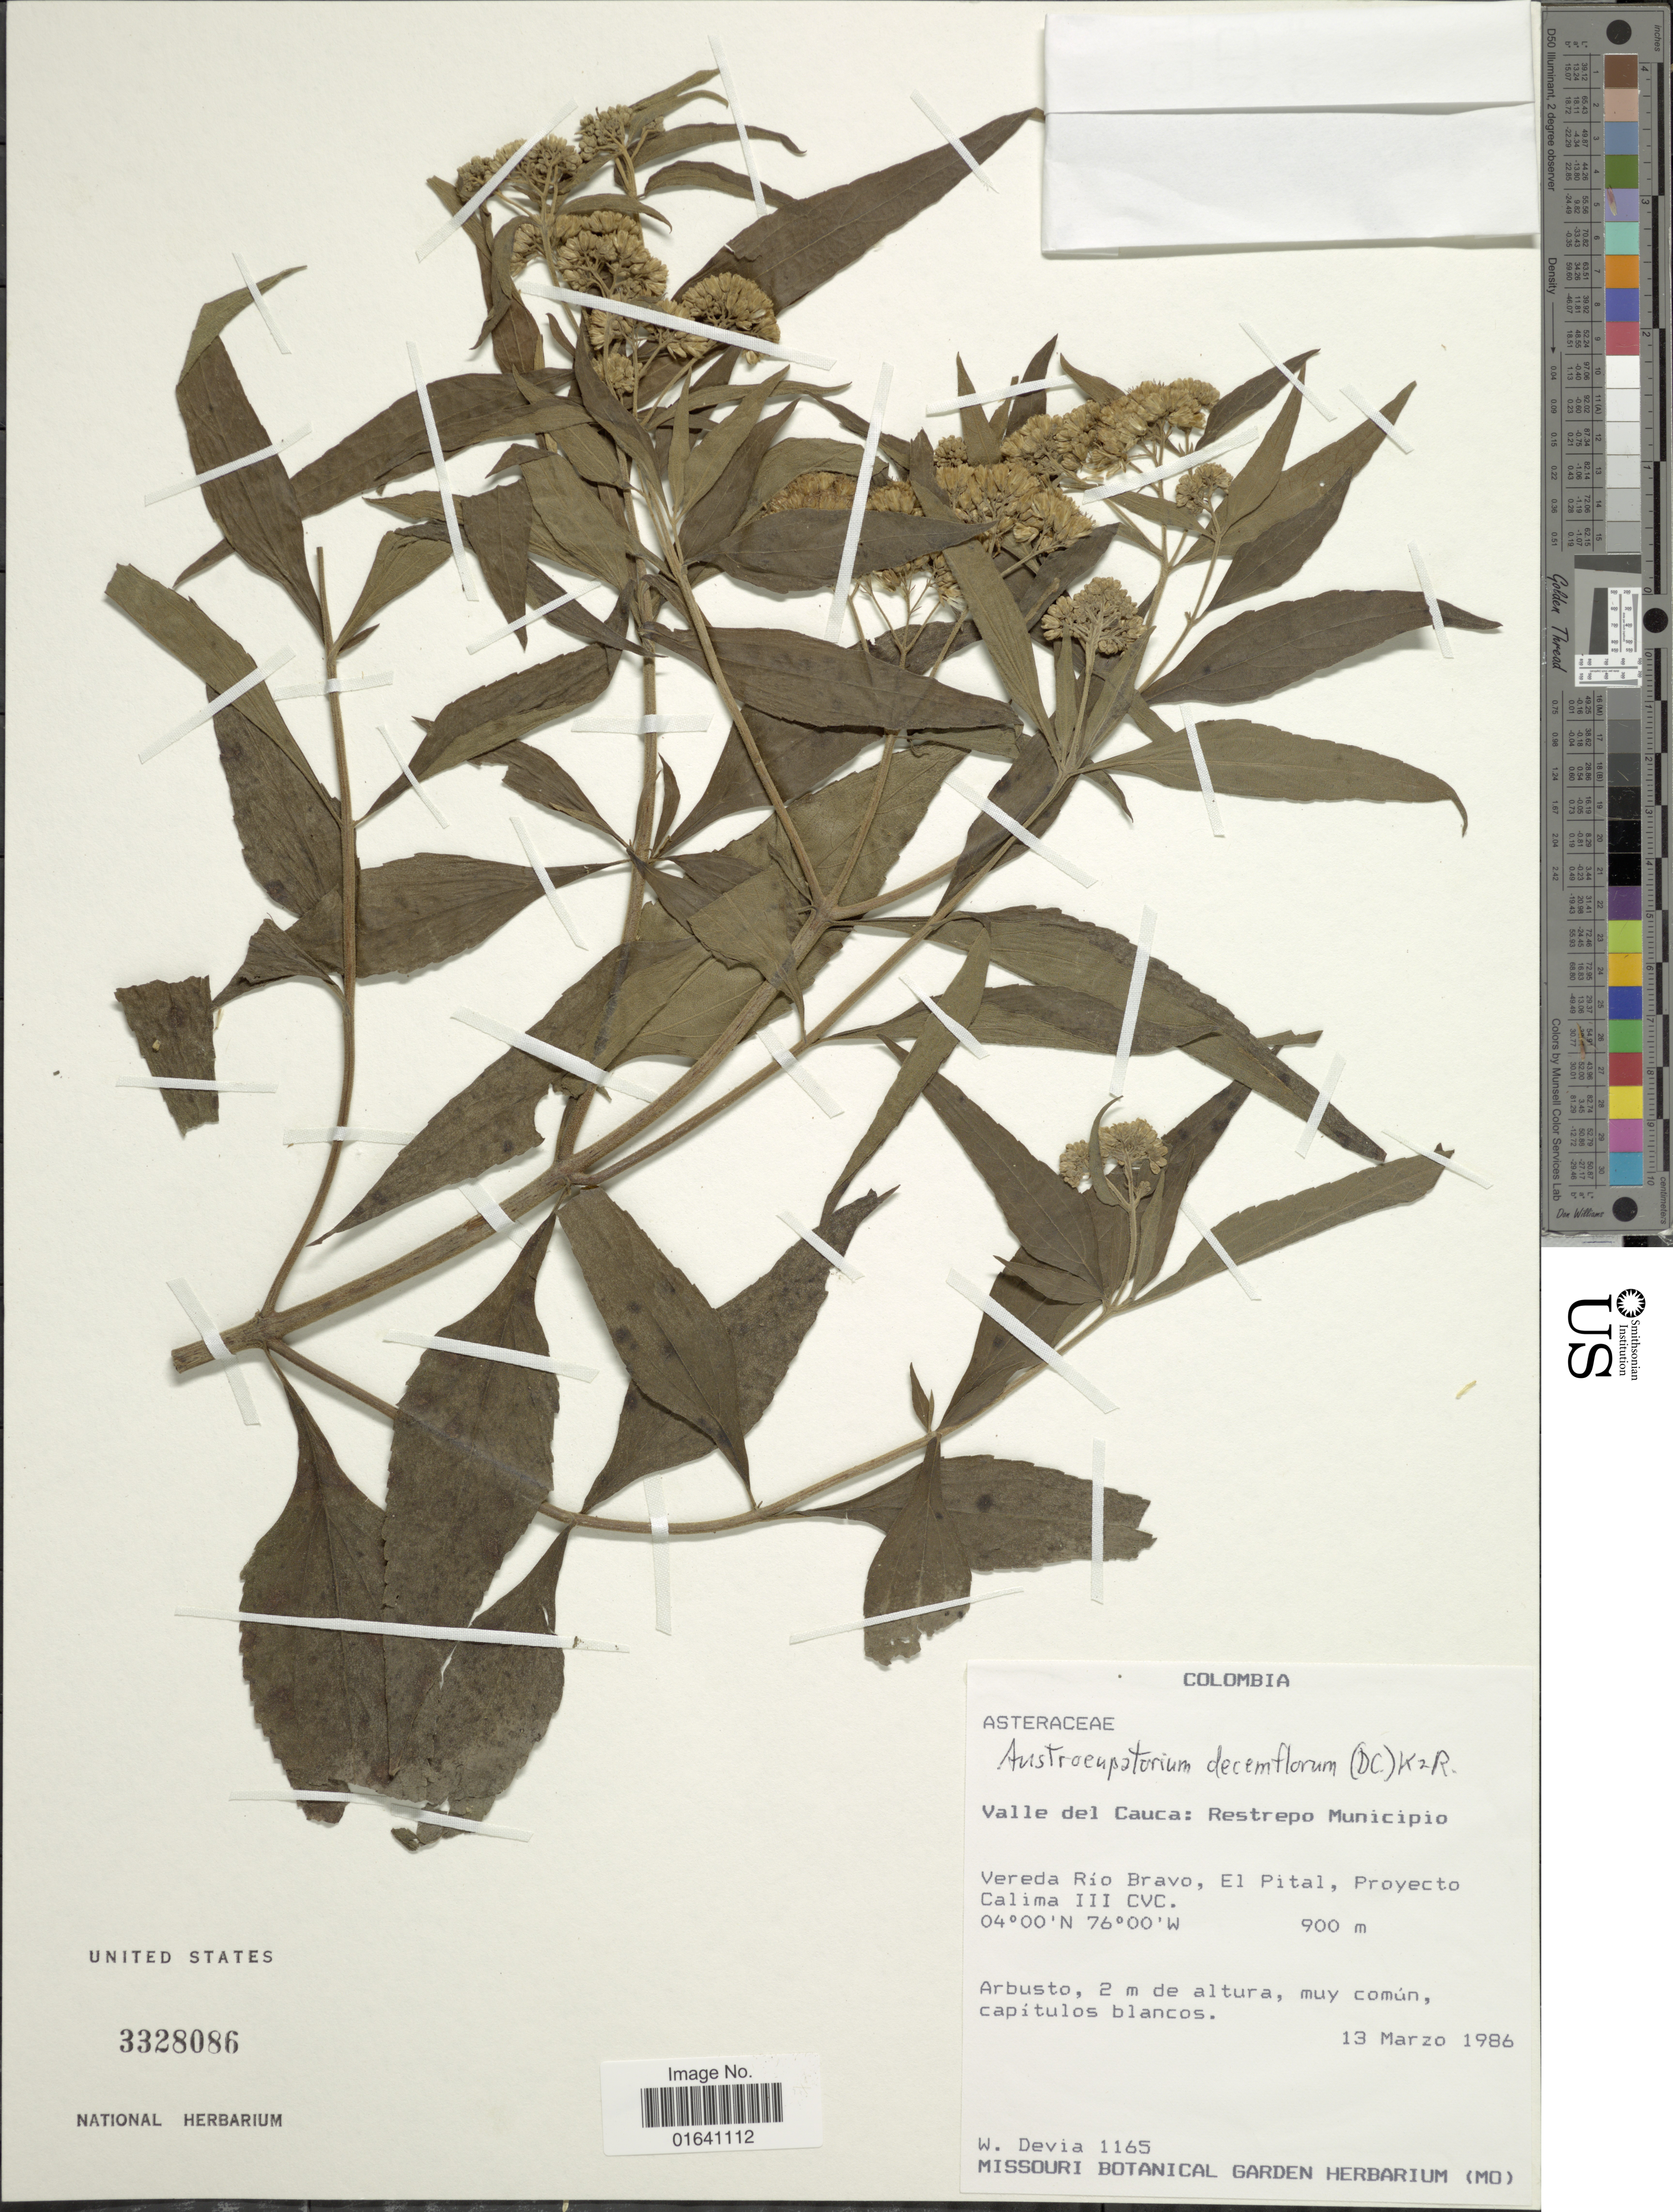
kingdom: Plantae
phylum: Tracheophyta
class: Magnoliopsida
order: Asterales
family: Asteraceae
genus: Austroeupatorium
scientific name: Austroeupatorium inulaefolium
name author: (Kunth) R.M. King & H. Rob.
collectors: W. Devia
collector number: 1165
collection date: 1986-03-13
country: Colombia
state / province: Valle del Cauca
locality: Valle del Cauca: Restrepo Municpio. Vereda Río Bravo, El Pital, Proyecto Calima III CVC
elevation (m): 900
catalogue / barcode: US 3328086